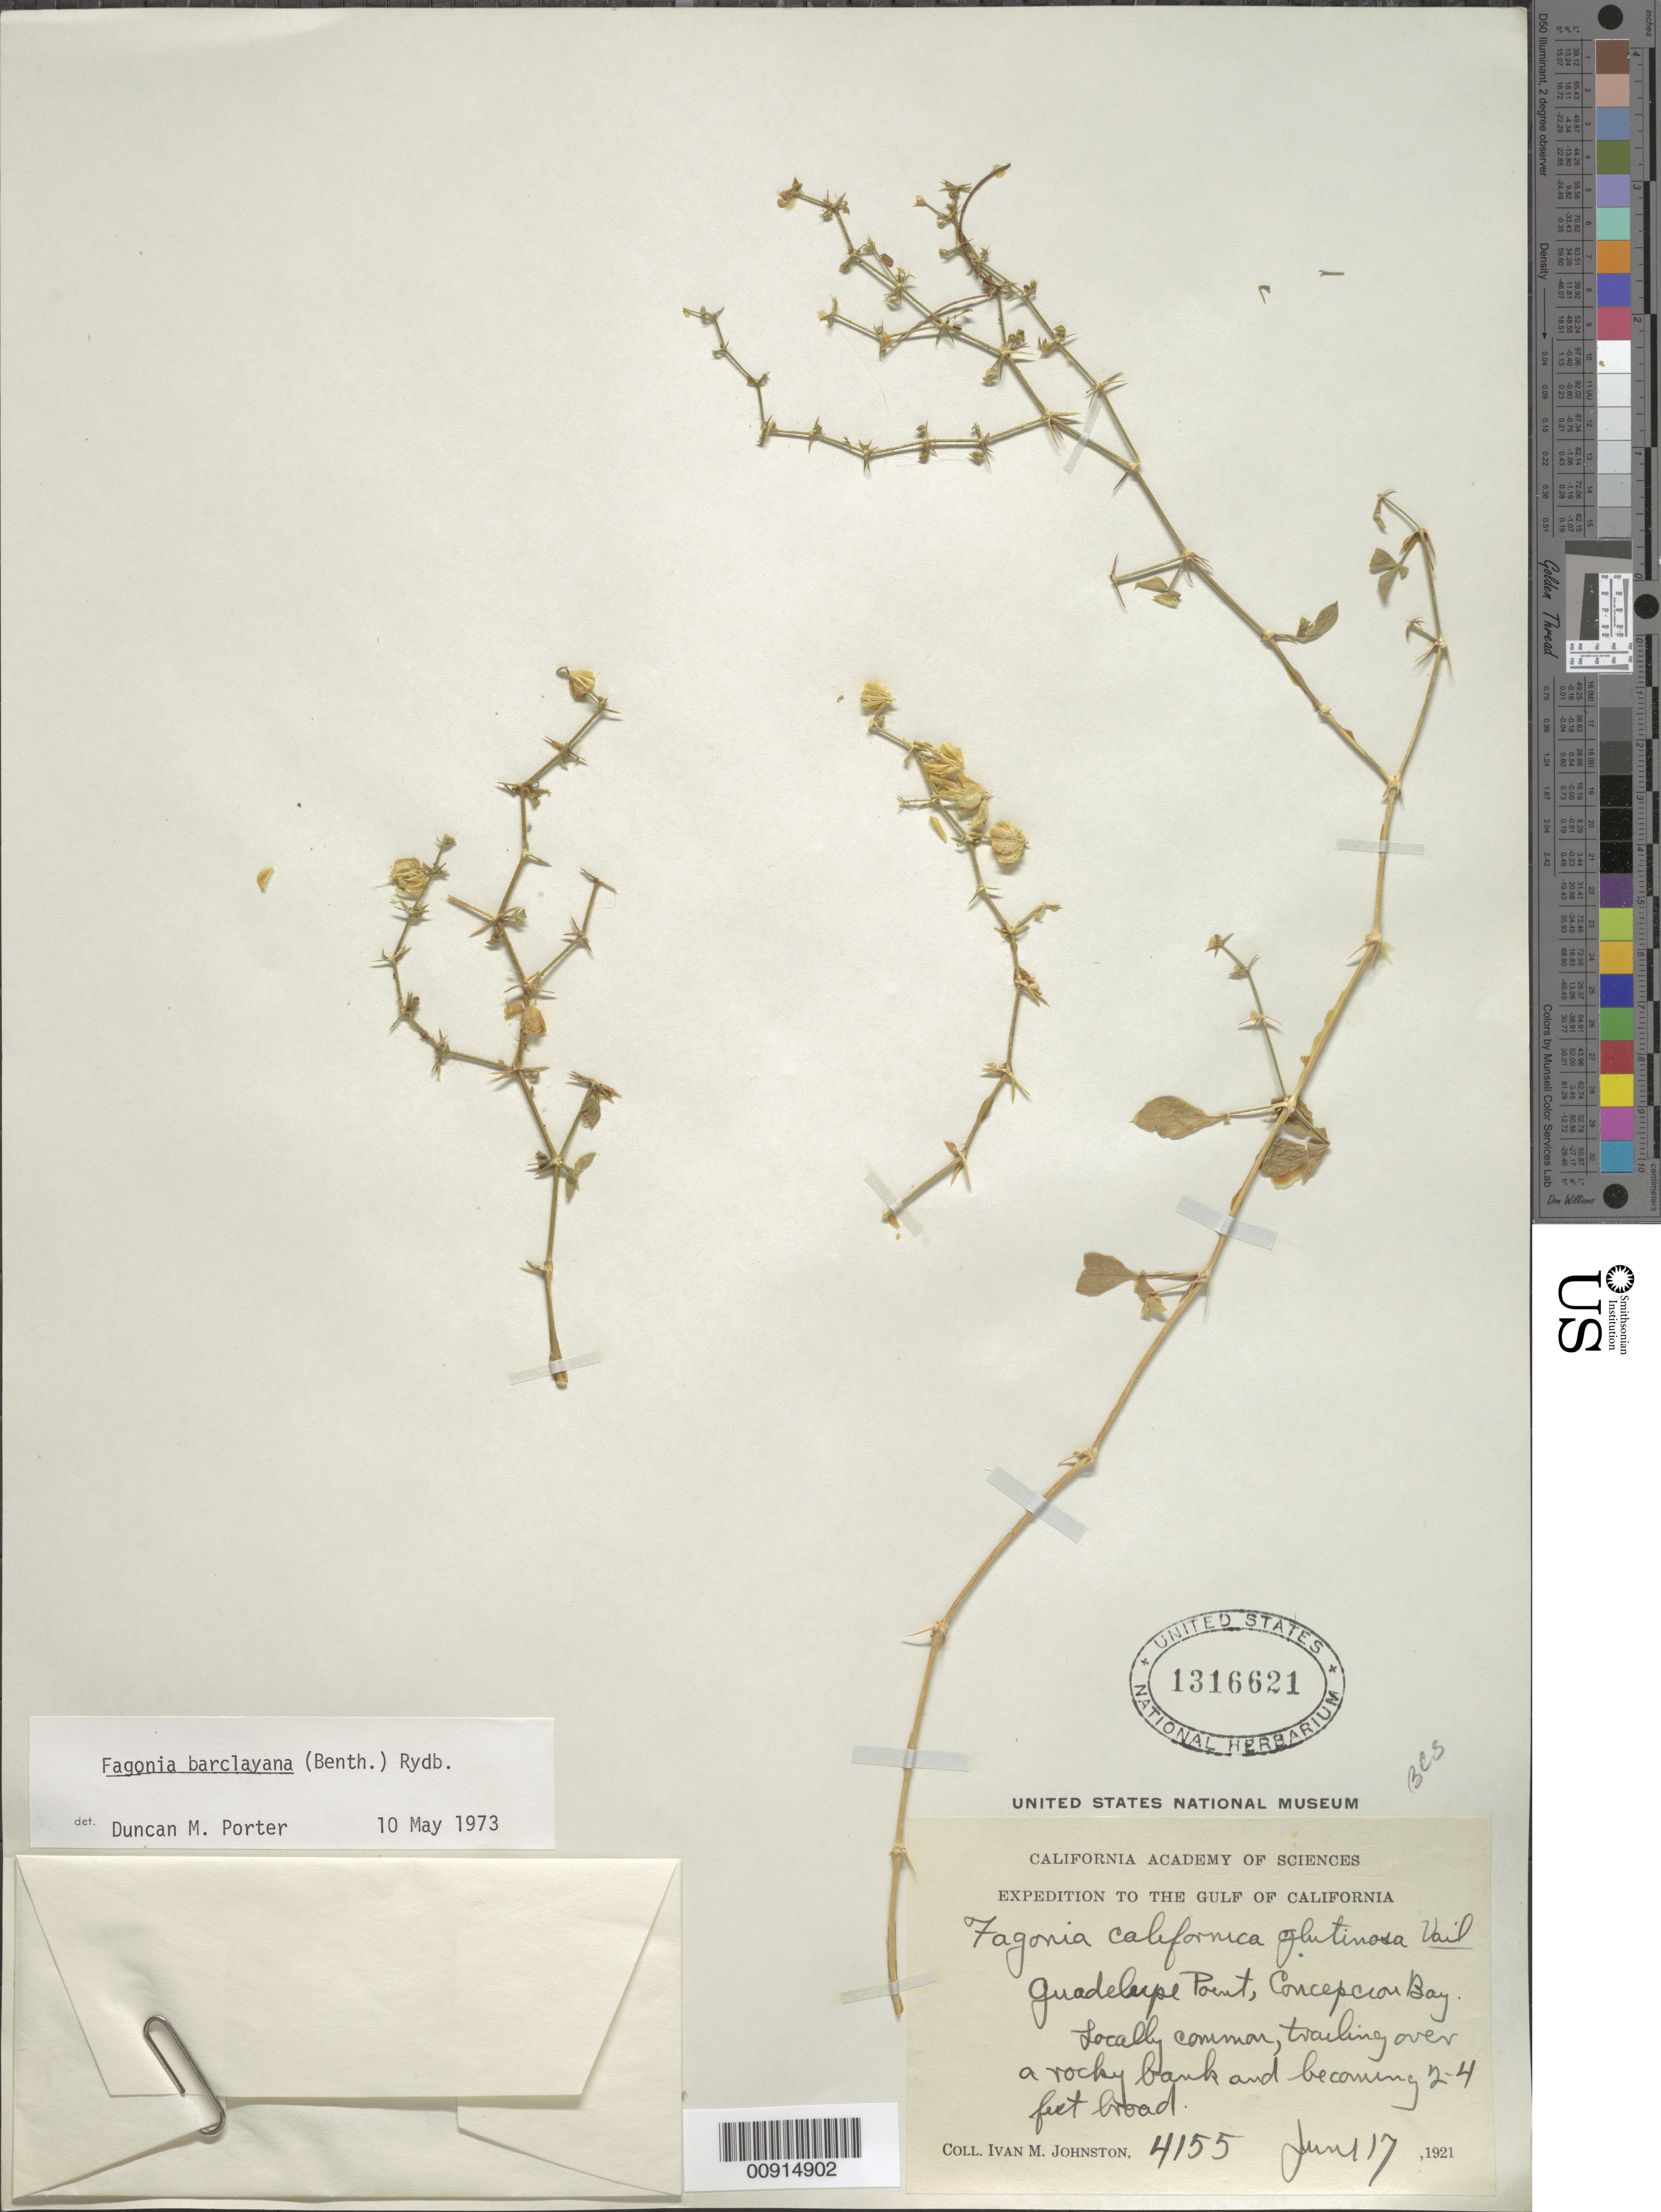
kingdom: Plantae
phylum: Tracheophyta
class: Magnoliopsida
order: Zygophyllales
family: Zygophyllaceae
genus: Fagonia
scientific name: Fagonia barclayana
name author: (Benth.) Rydb.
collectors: I.M. Johnston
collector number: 4155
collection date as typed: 17 Jun 1921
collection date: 1921-06-17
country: Mexico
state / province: Baja California Sur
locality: Guadalupe Point, Concepción Bay.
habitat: Trailing over a rocky bank.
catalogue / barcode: US 1316621